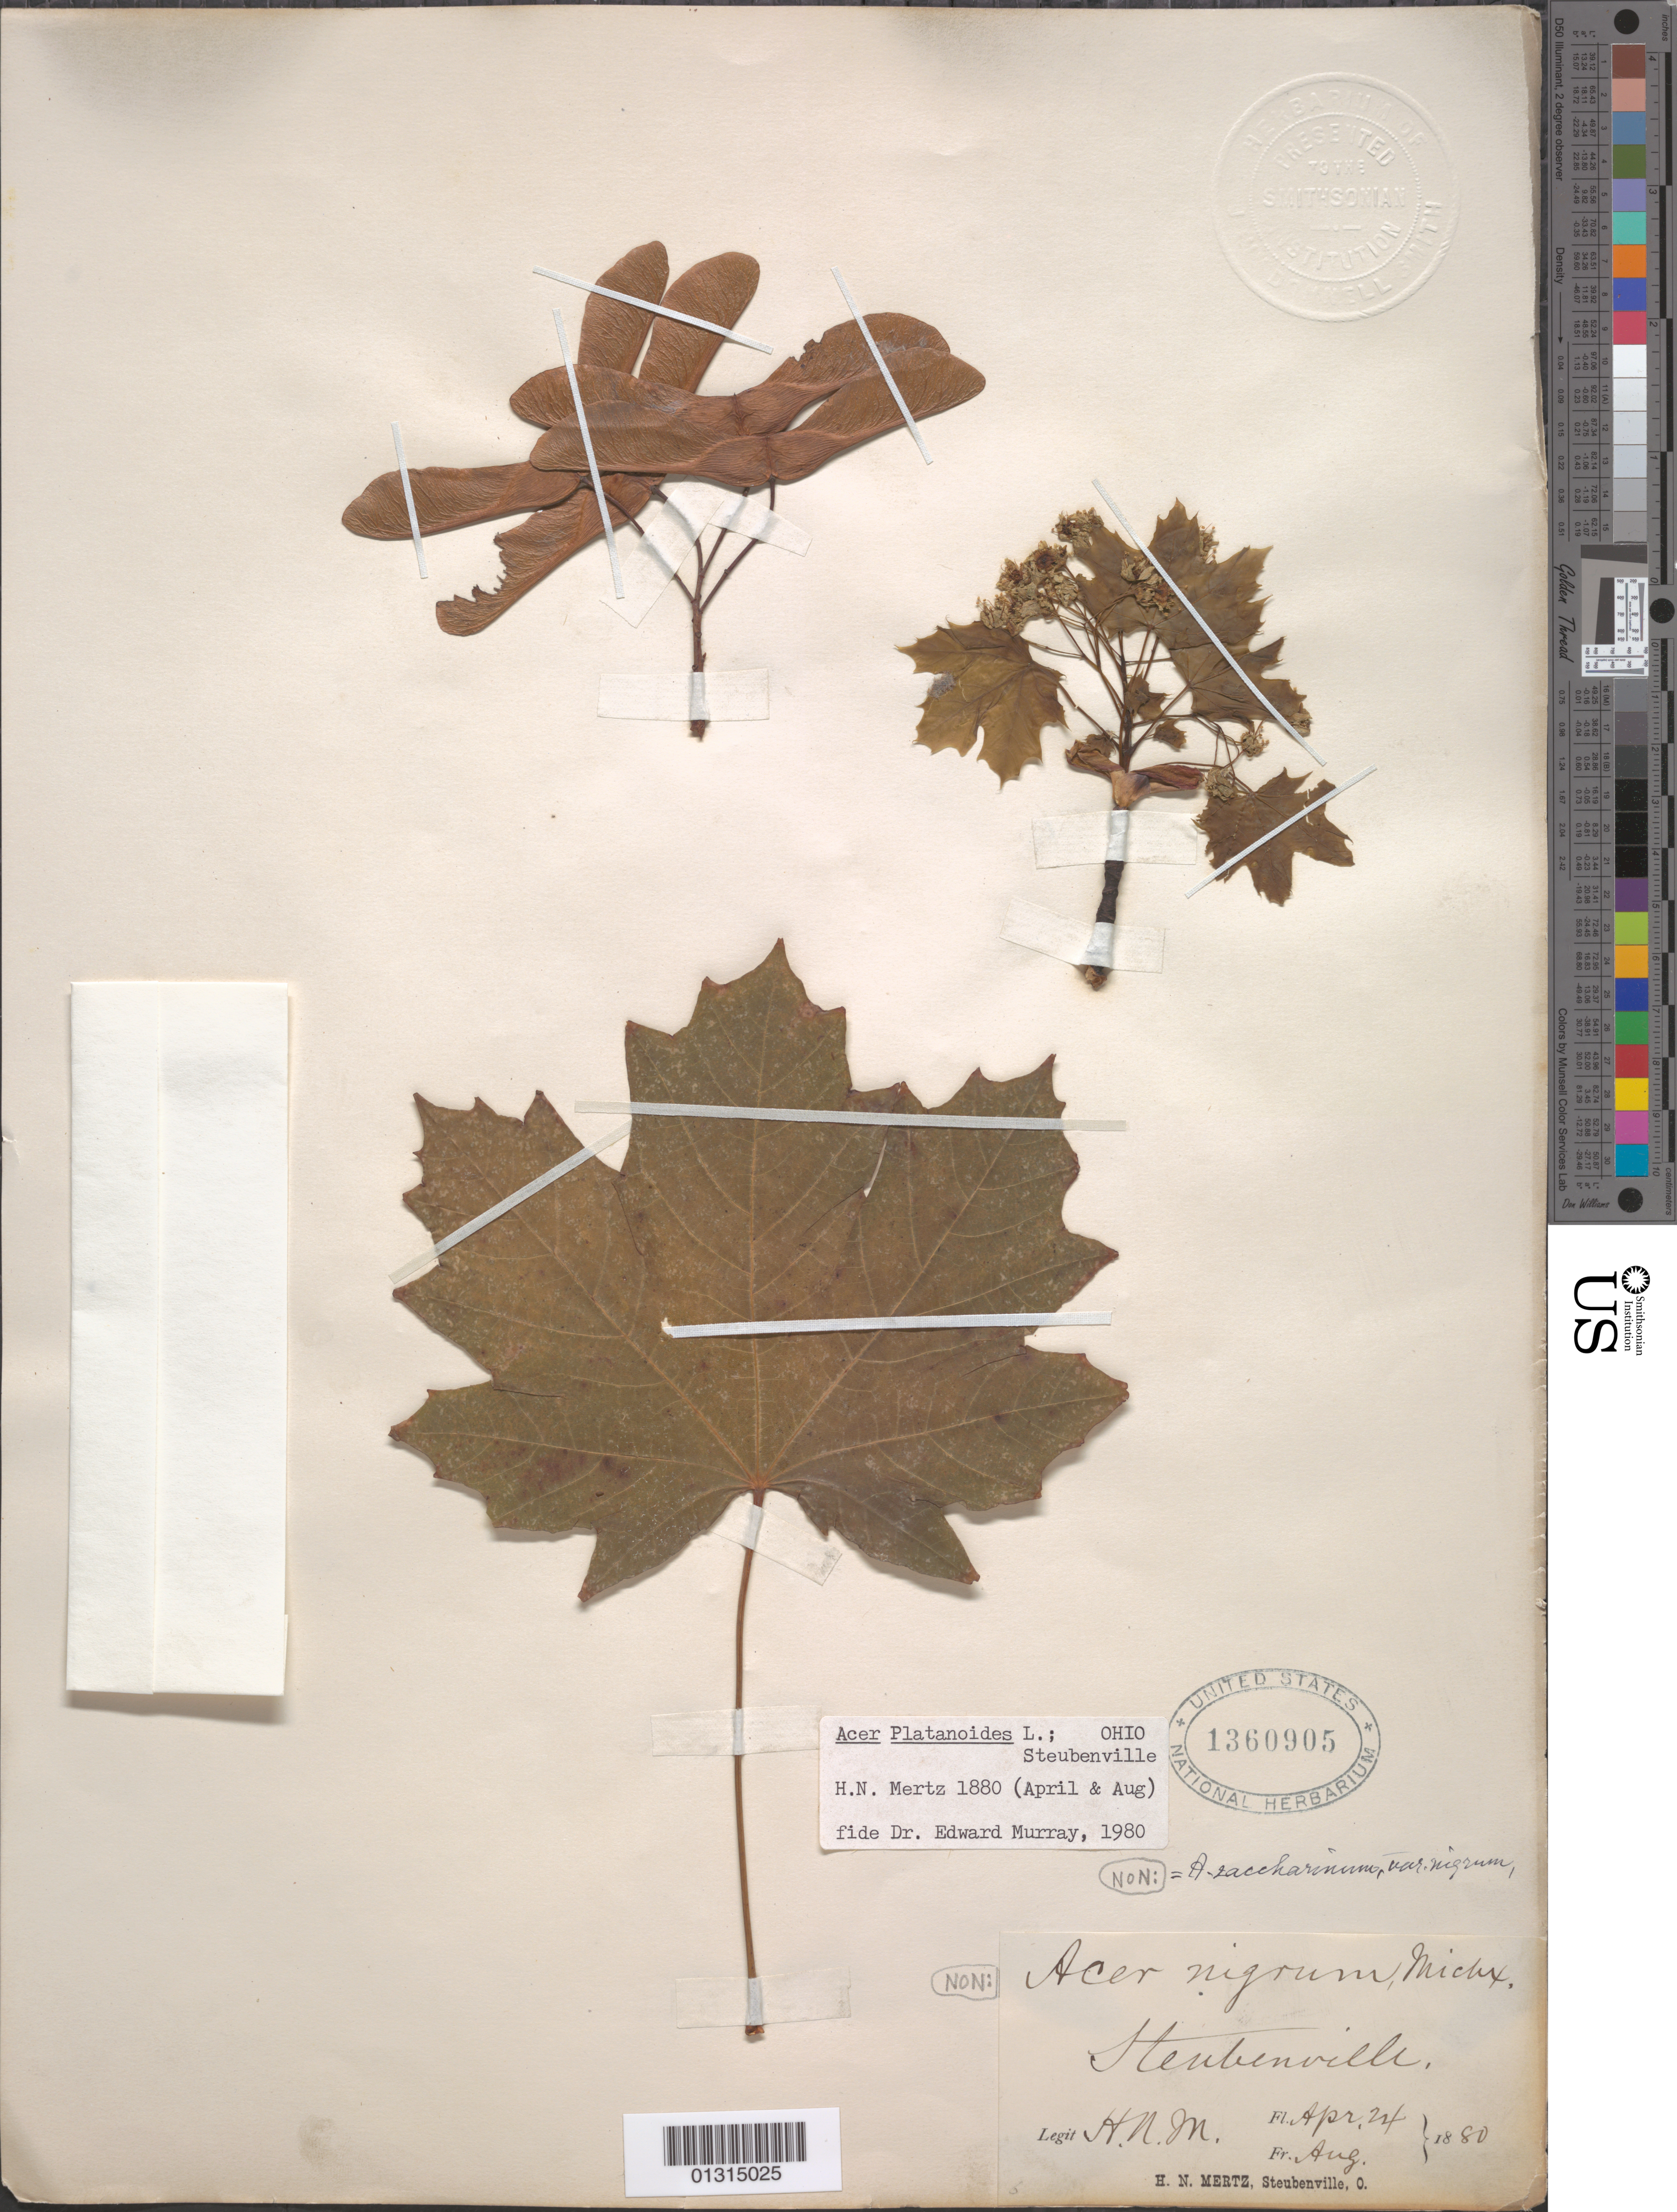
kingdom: Plantae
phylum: Tracheophyta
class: Magnoliopsida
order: Sapindales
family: Sapindaceae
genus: Acer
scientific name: Acer platanoides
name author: L.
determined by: Murray, Edward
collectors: H. Mertz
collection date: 1880-04-24,1880-08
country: United States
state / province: Ohio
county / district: Jefferson County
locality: Steubenville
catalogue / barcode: US 1360905